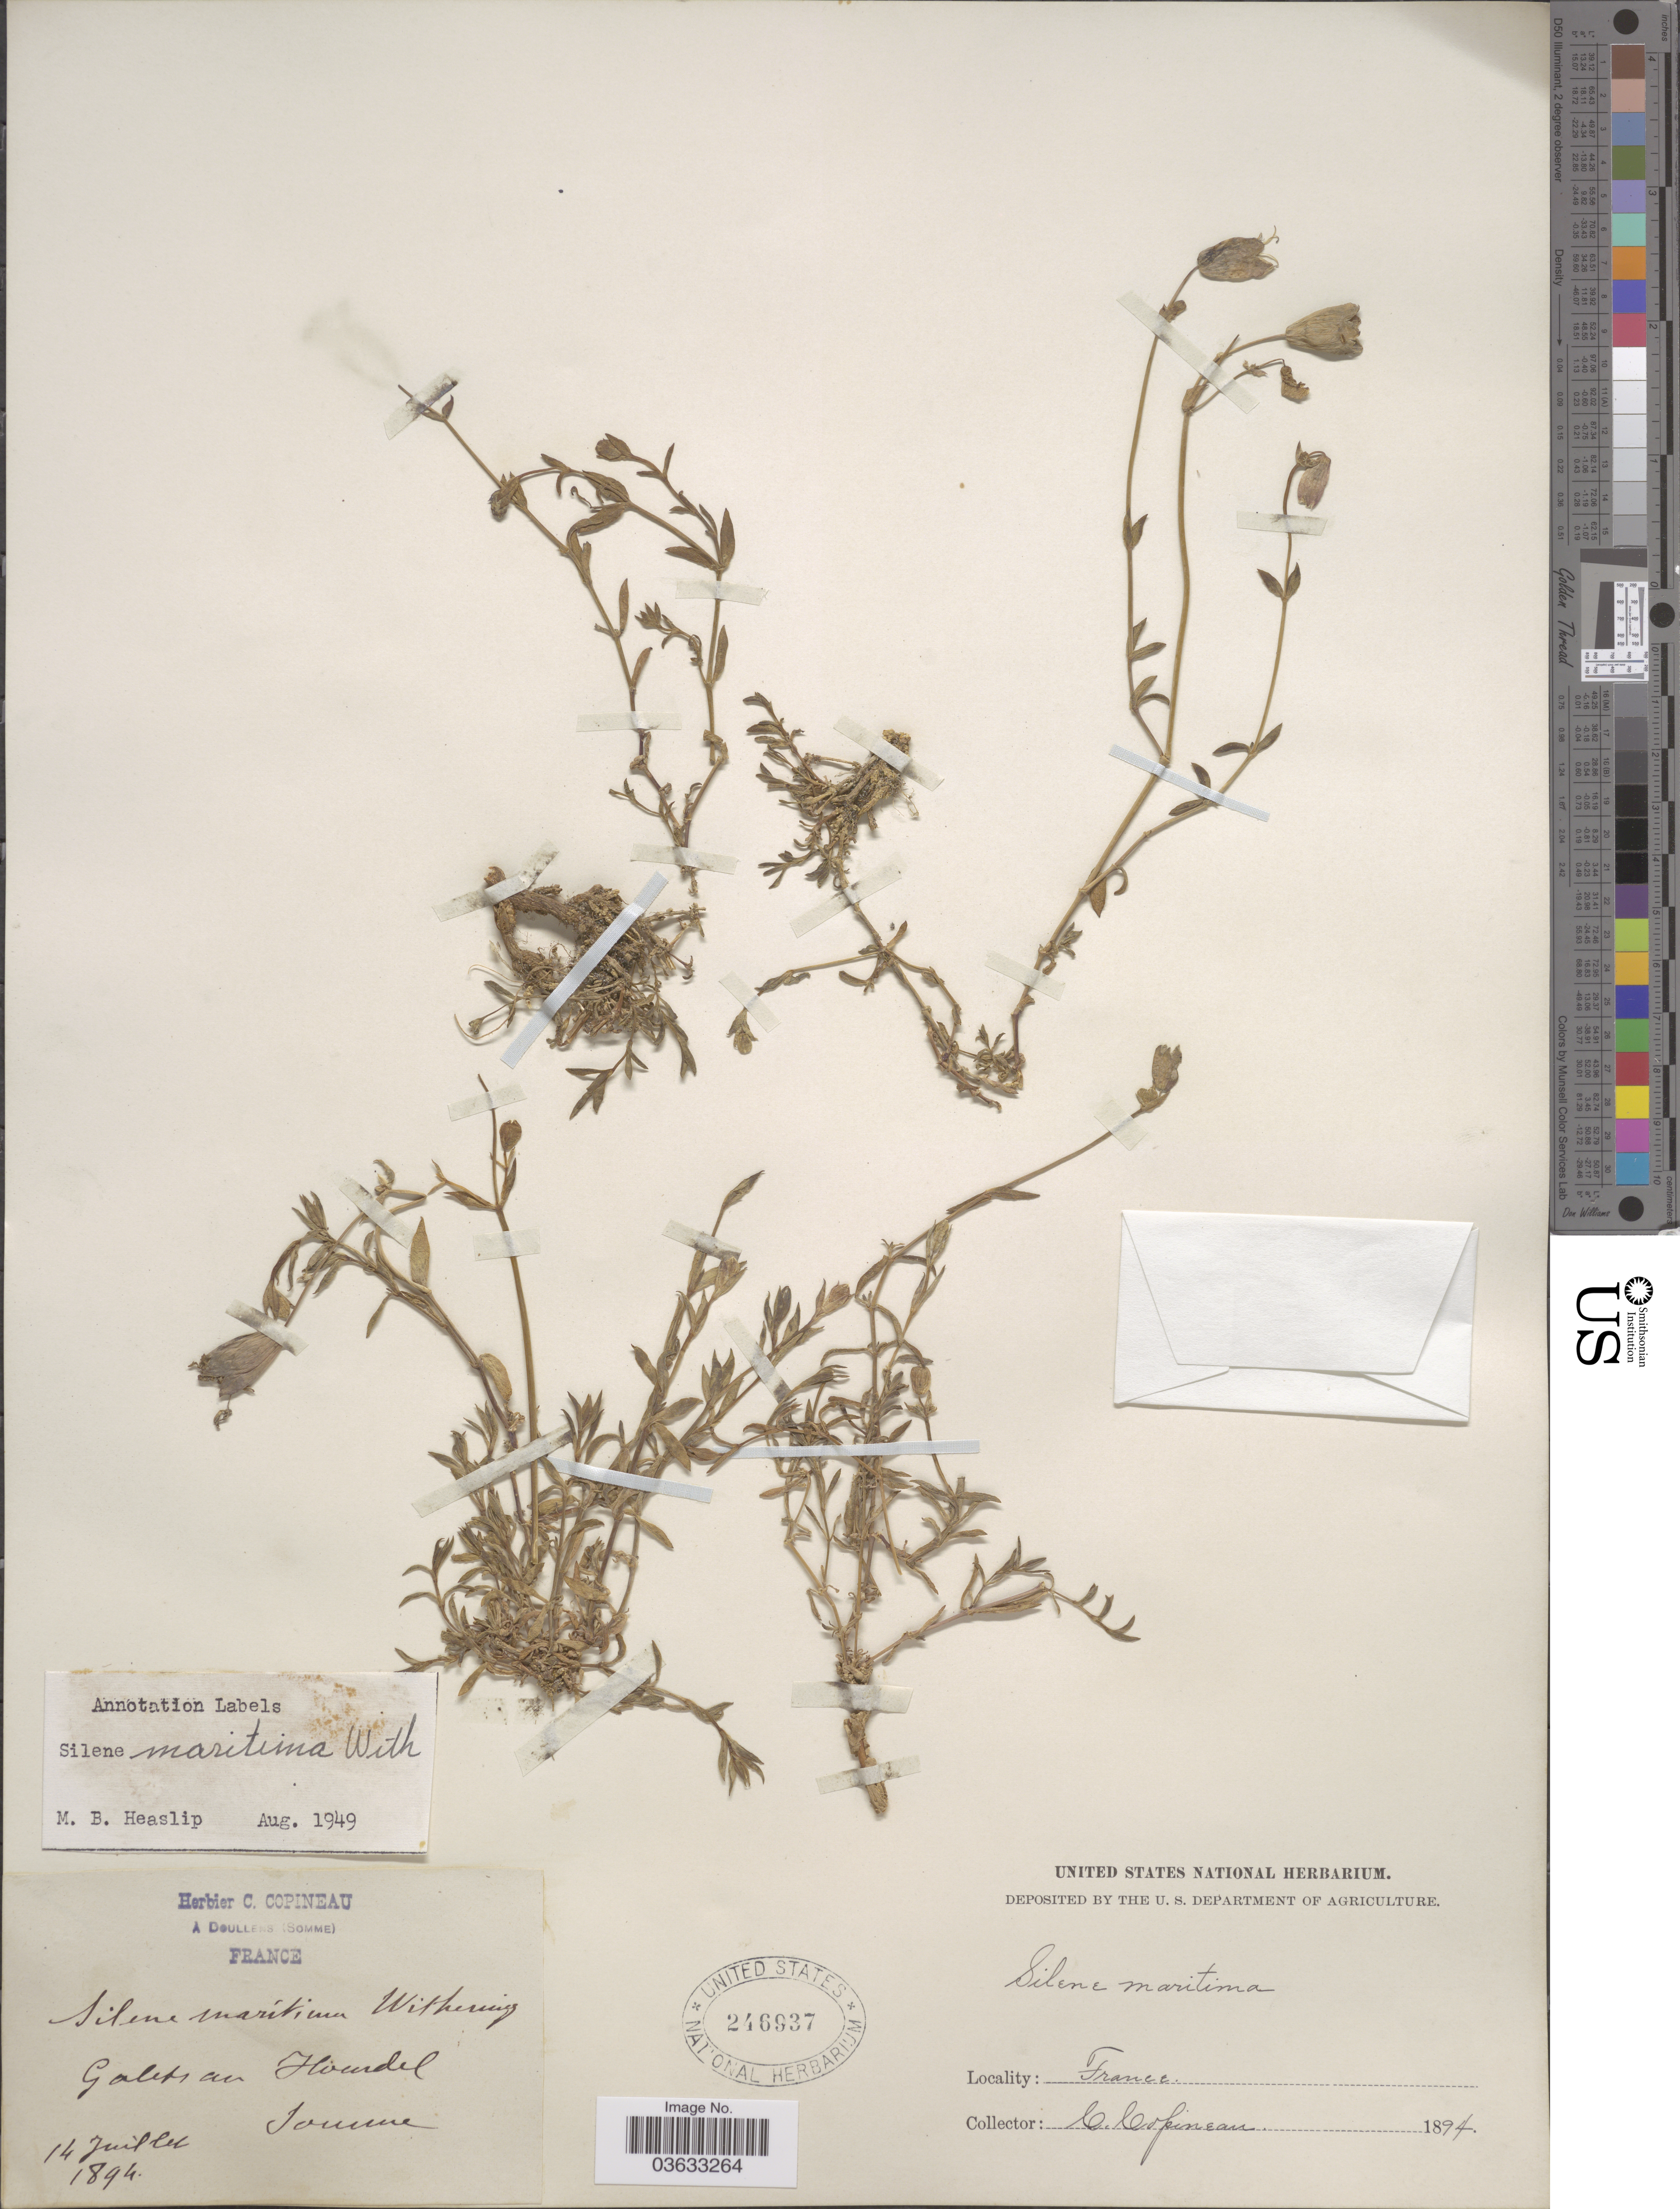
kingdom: Plantae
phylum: Tracheophyta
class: Magnoliopsida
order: Caryophyllales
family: Caryophyllaceae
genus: Silene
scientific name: Silene maritima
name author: With.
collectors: C. Copineau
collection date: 1894-07-14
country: France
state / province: Hauts-de-France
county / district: Somme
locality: Galets au Hourdel, Somme [pebbles at Hourdel, Somme]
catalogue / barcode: US 246937